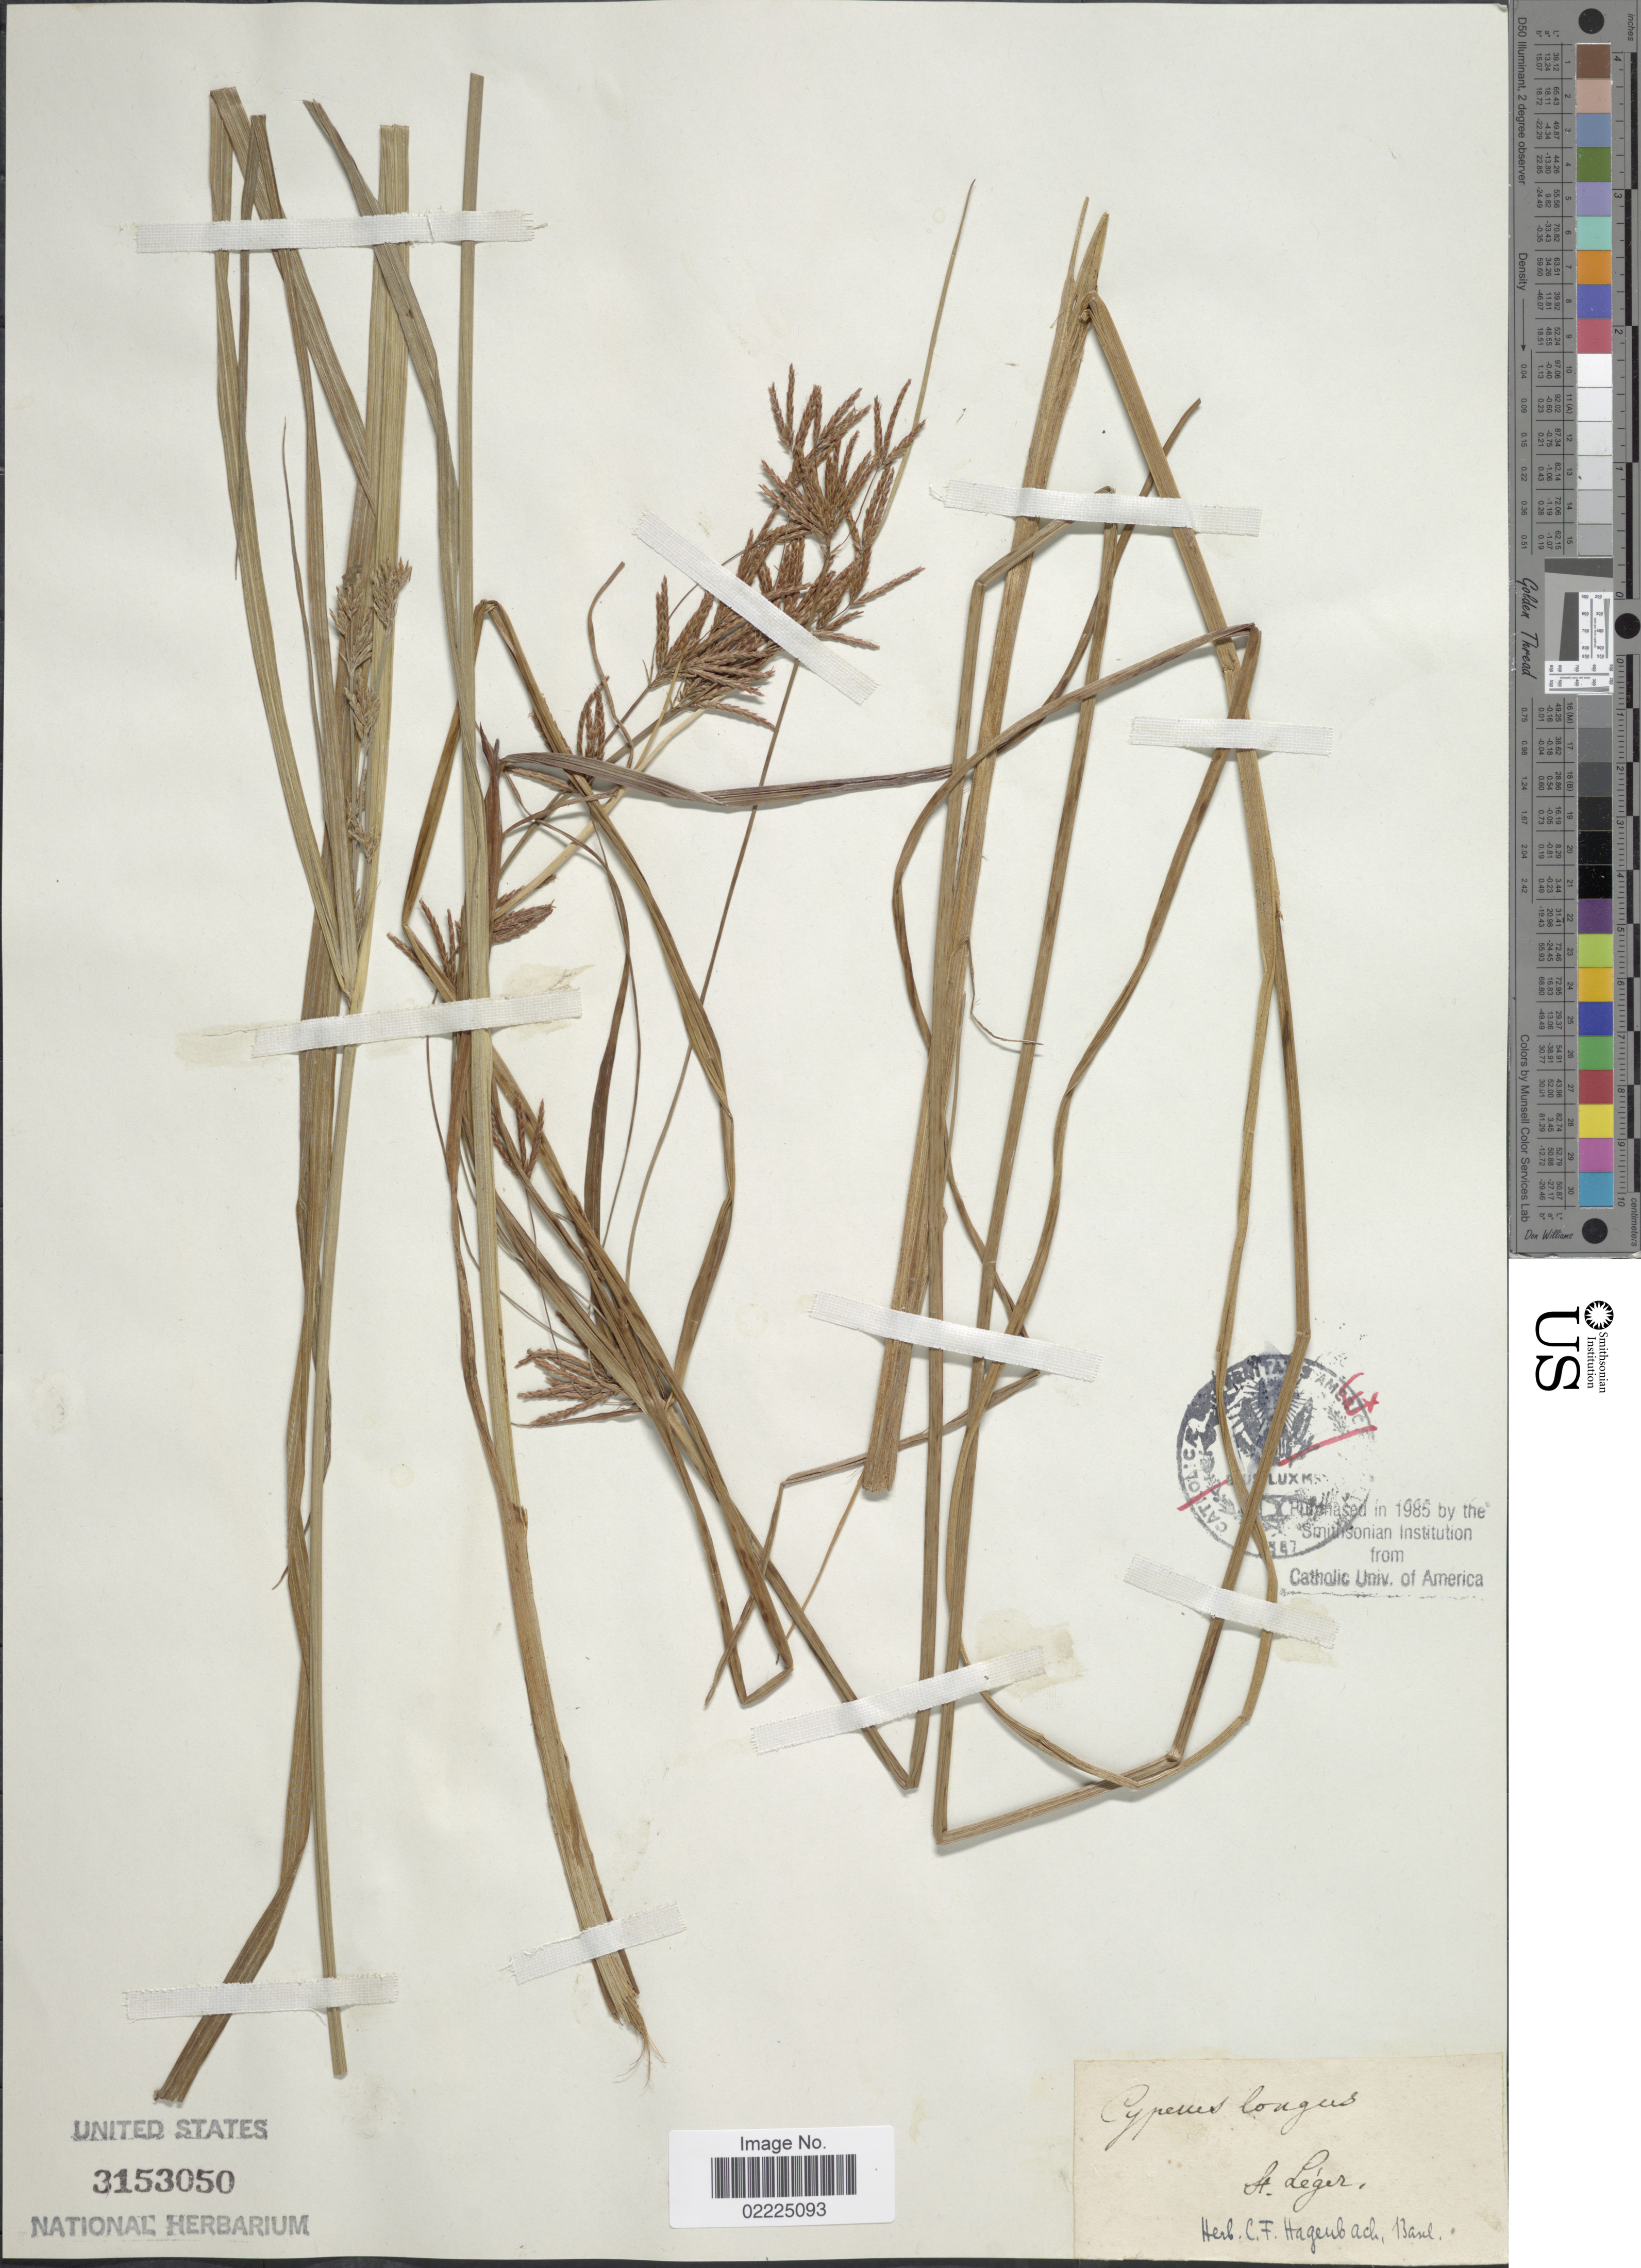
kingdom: Plantae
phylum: Tracheophyta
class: Liliopsida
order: Poales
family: Cyperaceae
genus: Cyperus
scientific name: Cyperus longus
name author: L.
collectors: Ex herb. C. F. Hagenbach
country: France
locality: St Léger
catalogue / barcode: US 3153050